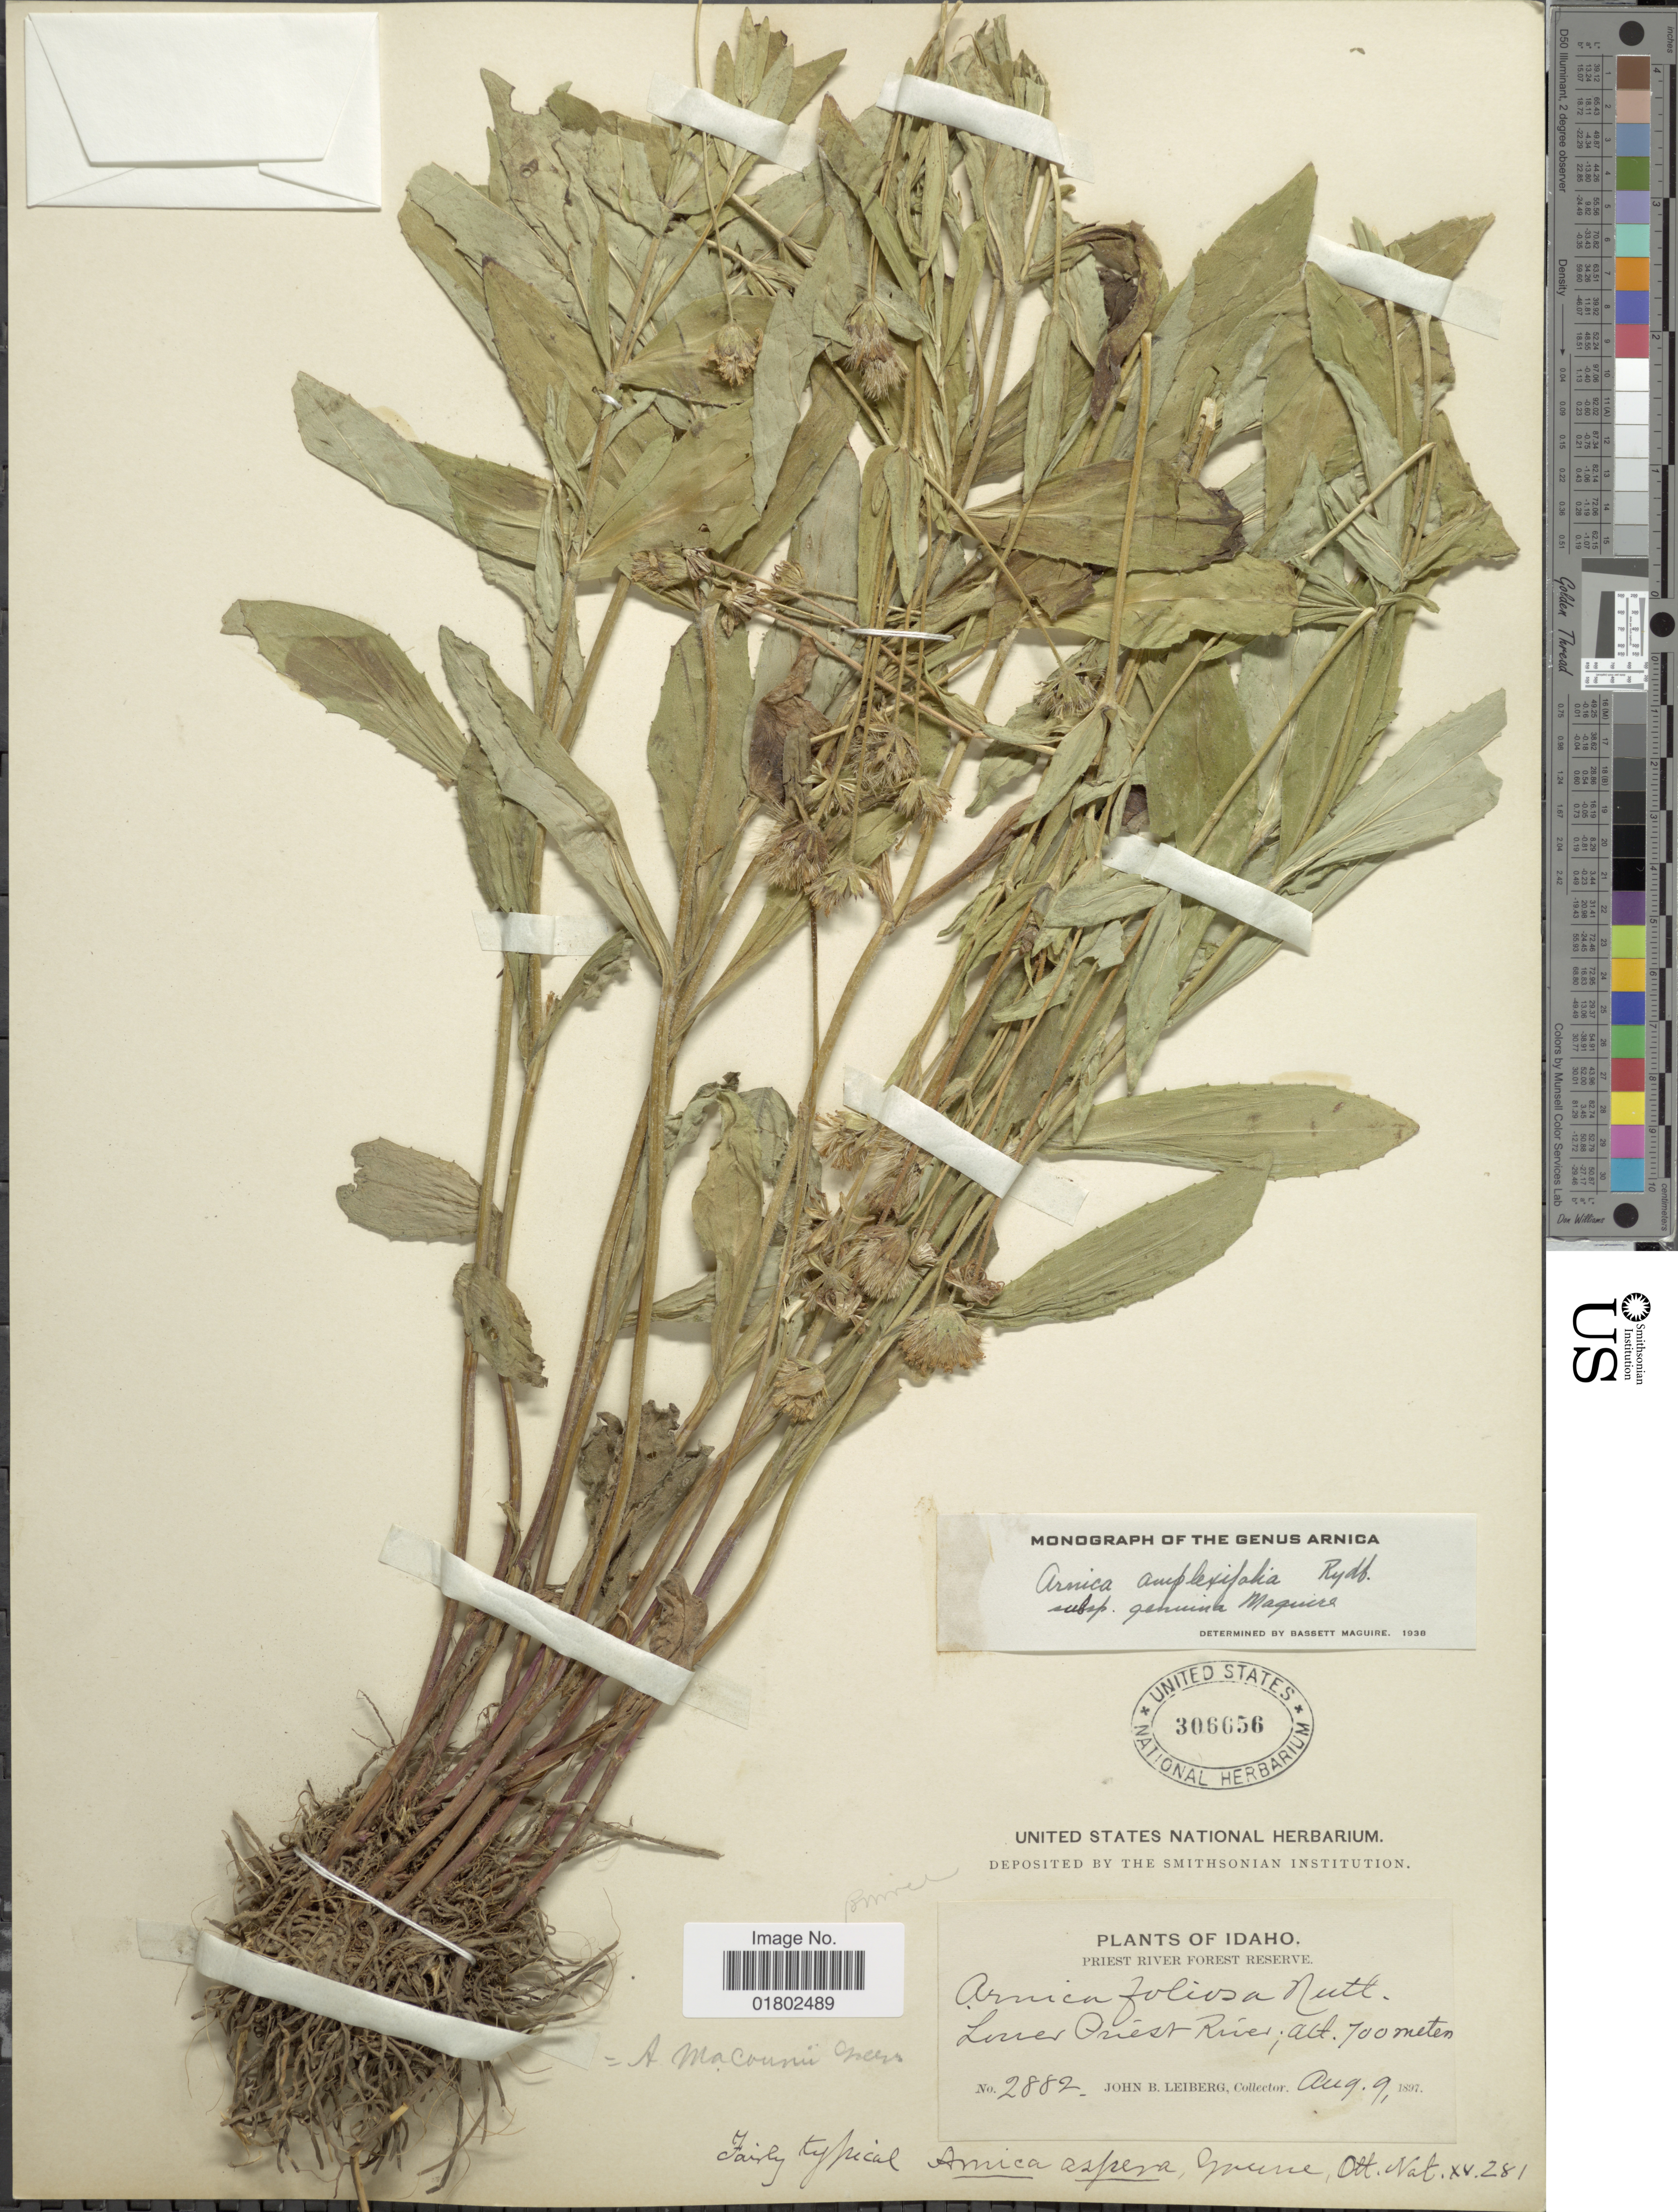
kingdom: Plantae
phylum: Tracheophyta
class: Magnoliopsida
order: Asterales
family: Asteraceae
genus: Arnica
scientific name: Arnica amplexifolia subsp. genuina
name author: Maguire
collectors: J. B. Leiberg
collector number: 2882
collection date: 1897-08-09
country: United States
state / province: Idaho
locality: Priest River Forest Reserve, Lower Priest River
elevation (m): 700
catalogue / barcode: US 306656